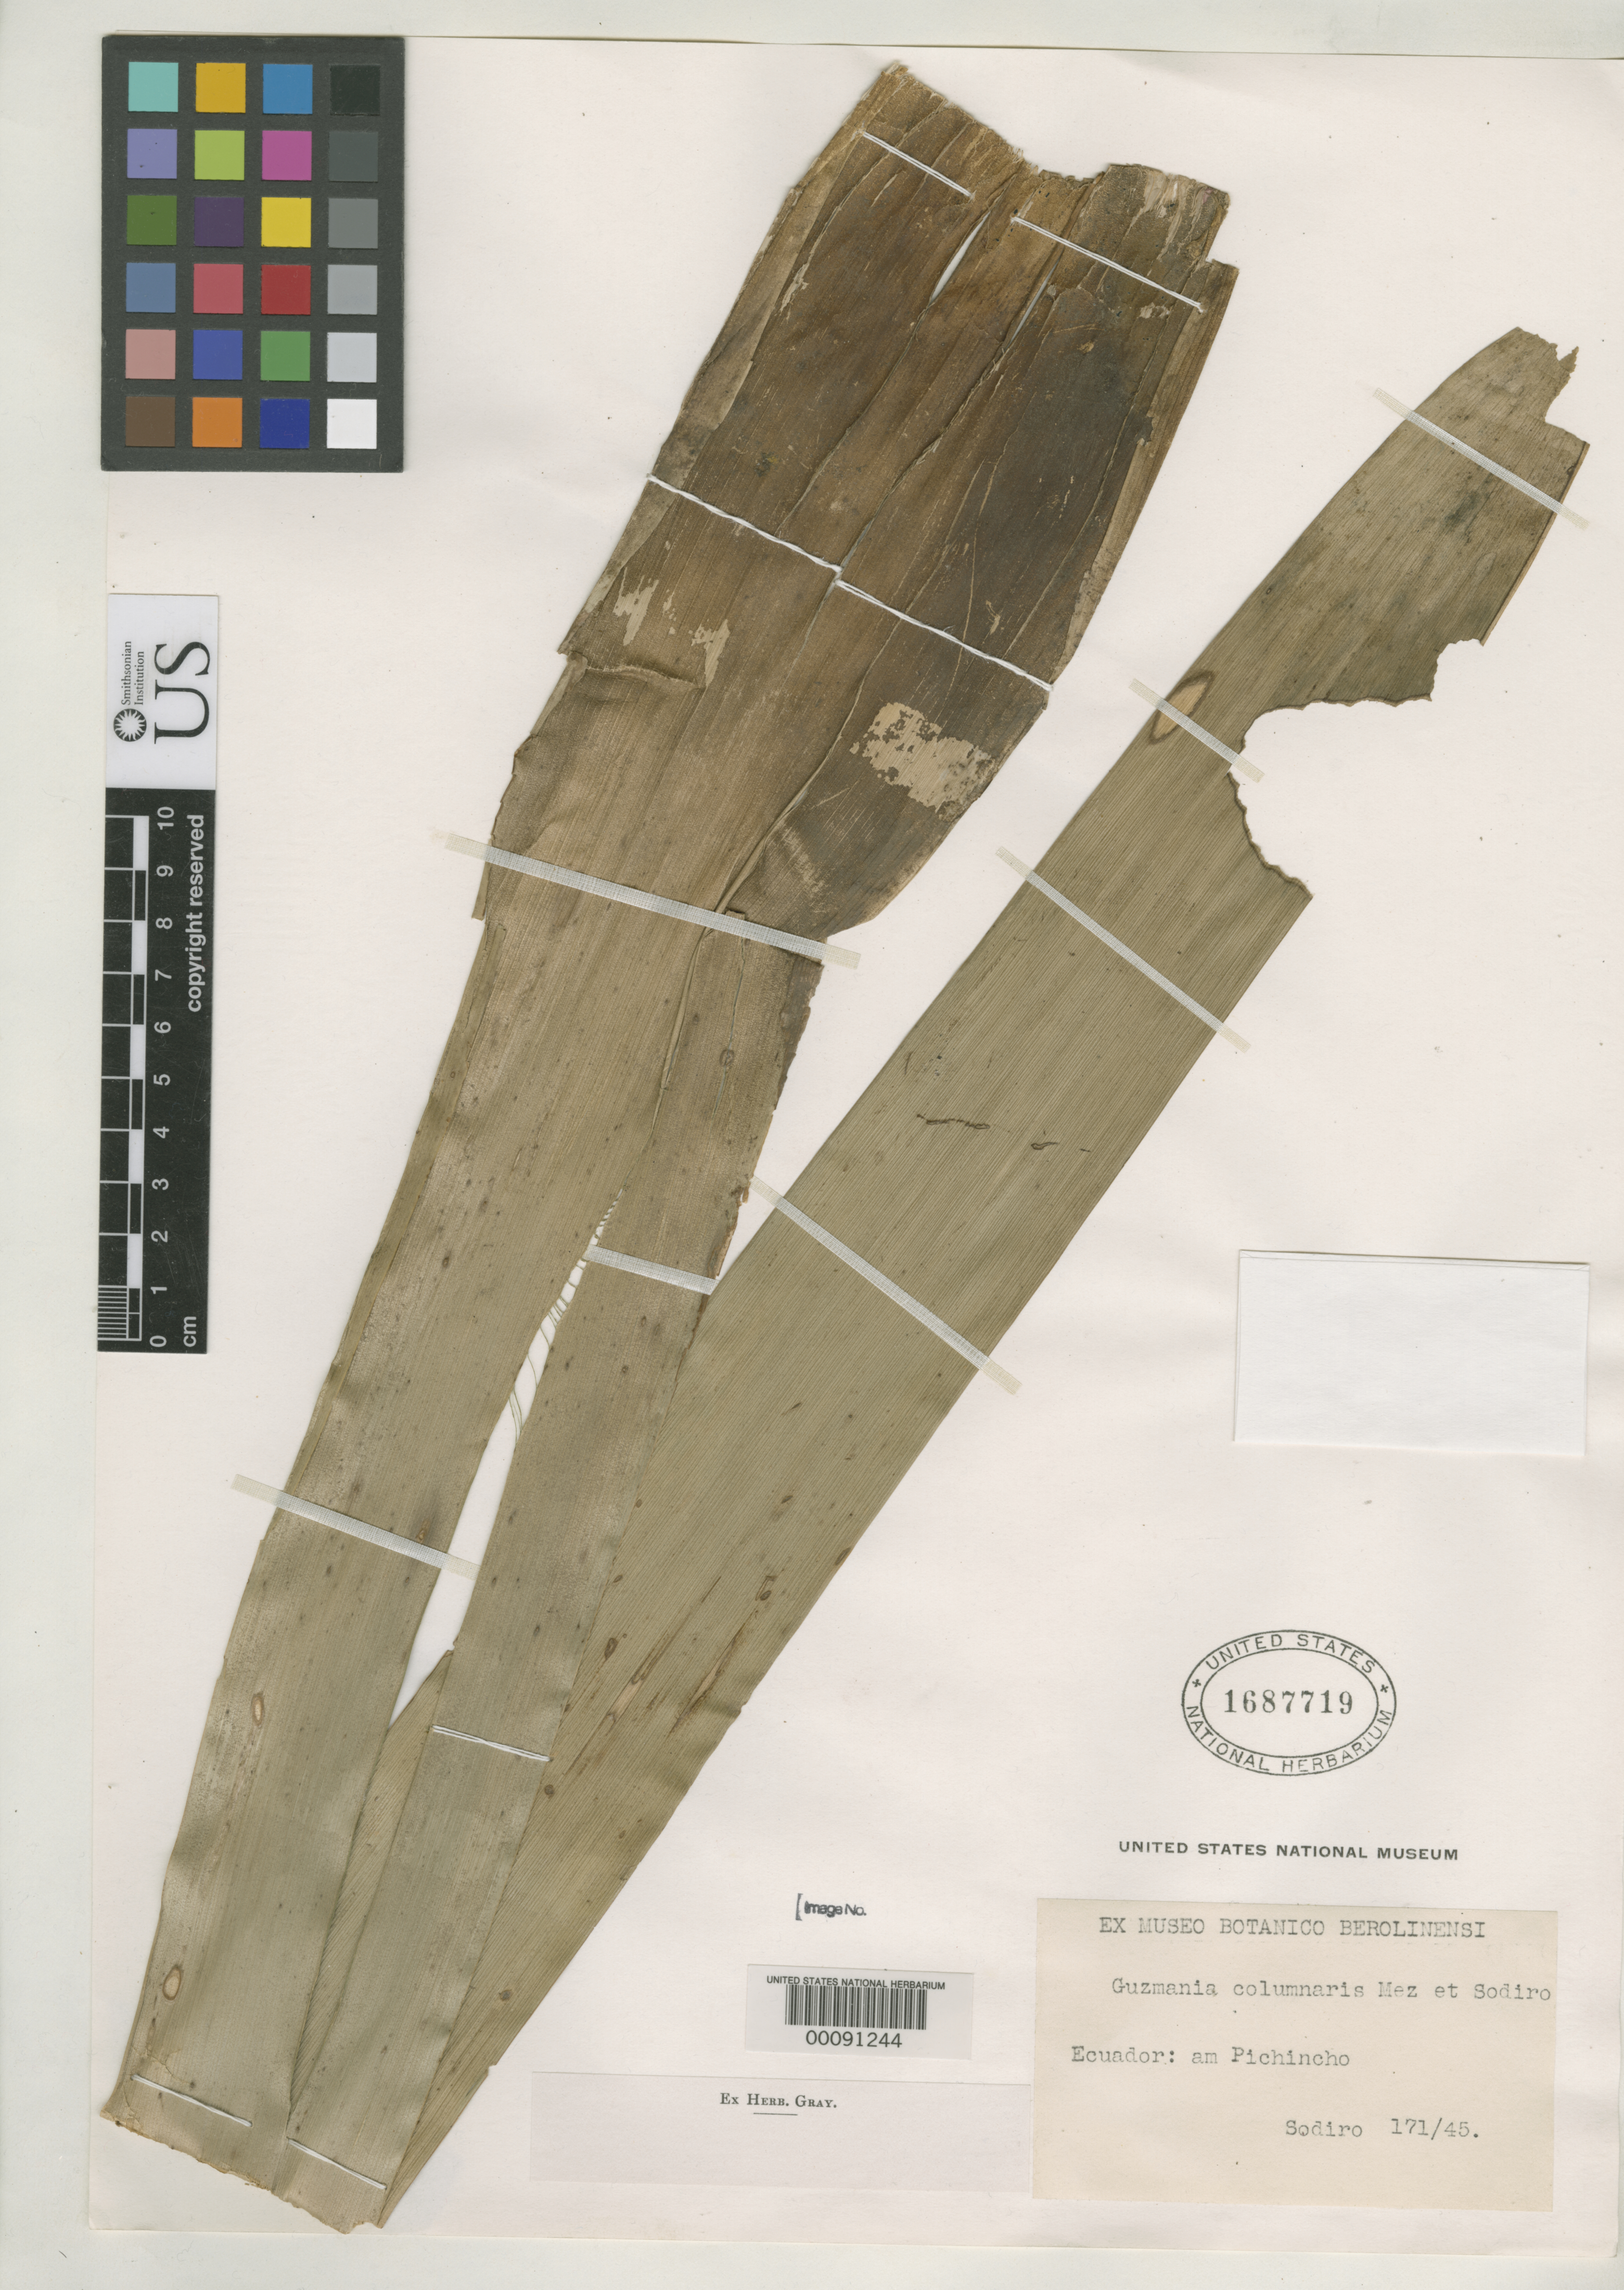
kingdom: Plantae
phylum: Tracheophyta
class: Liliopsida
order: Poales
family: Bromeliaceae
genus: Guzmania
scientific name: Guzmania columnaris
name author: Mez & Sodiro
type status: Isotype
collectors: L. Sodiro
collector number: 45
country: Ecuador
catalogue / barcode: US 1687719